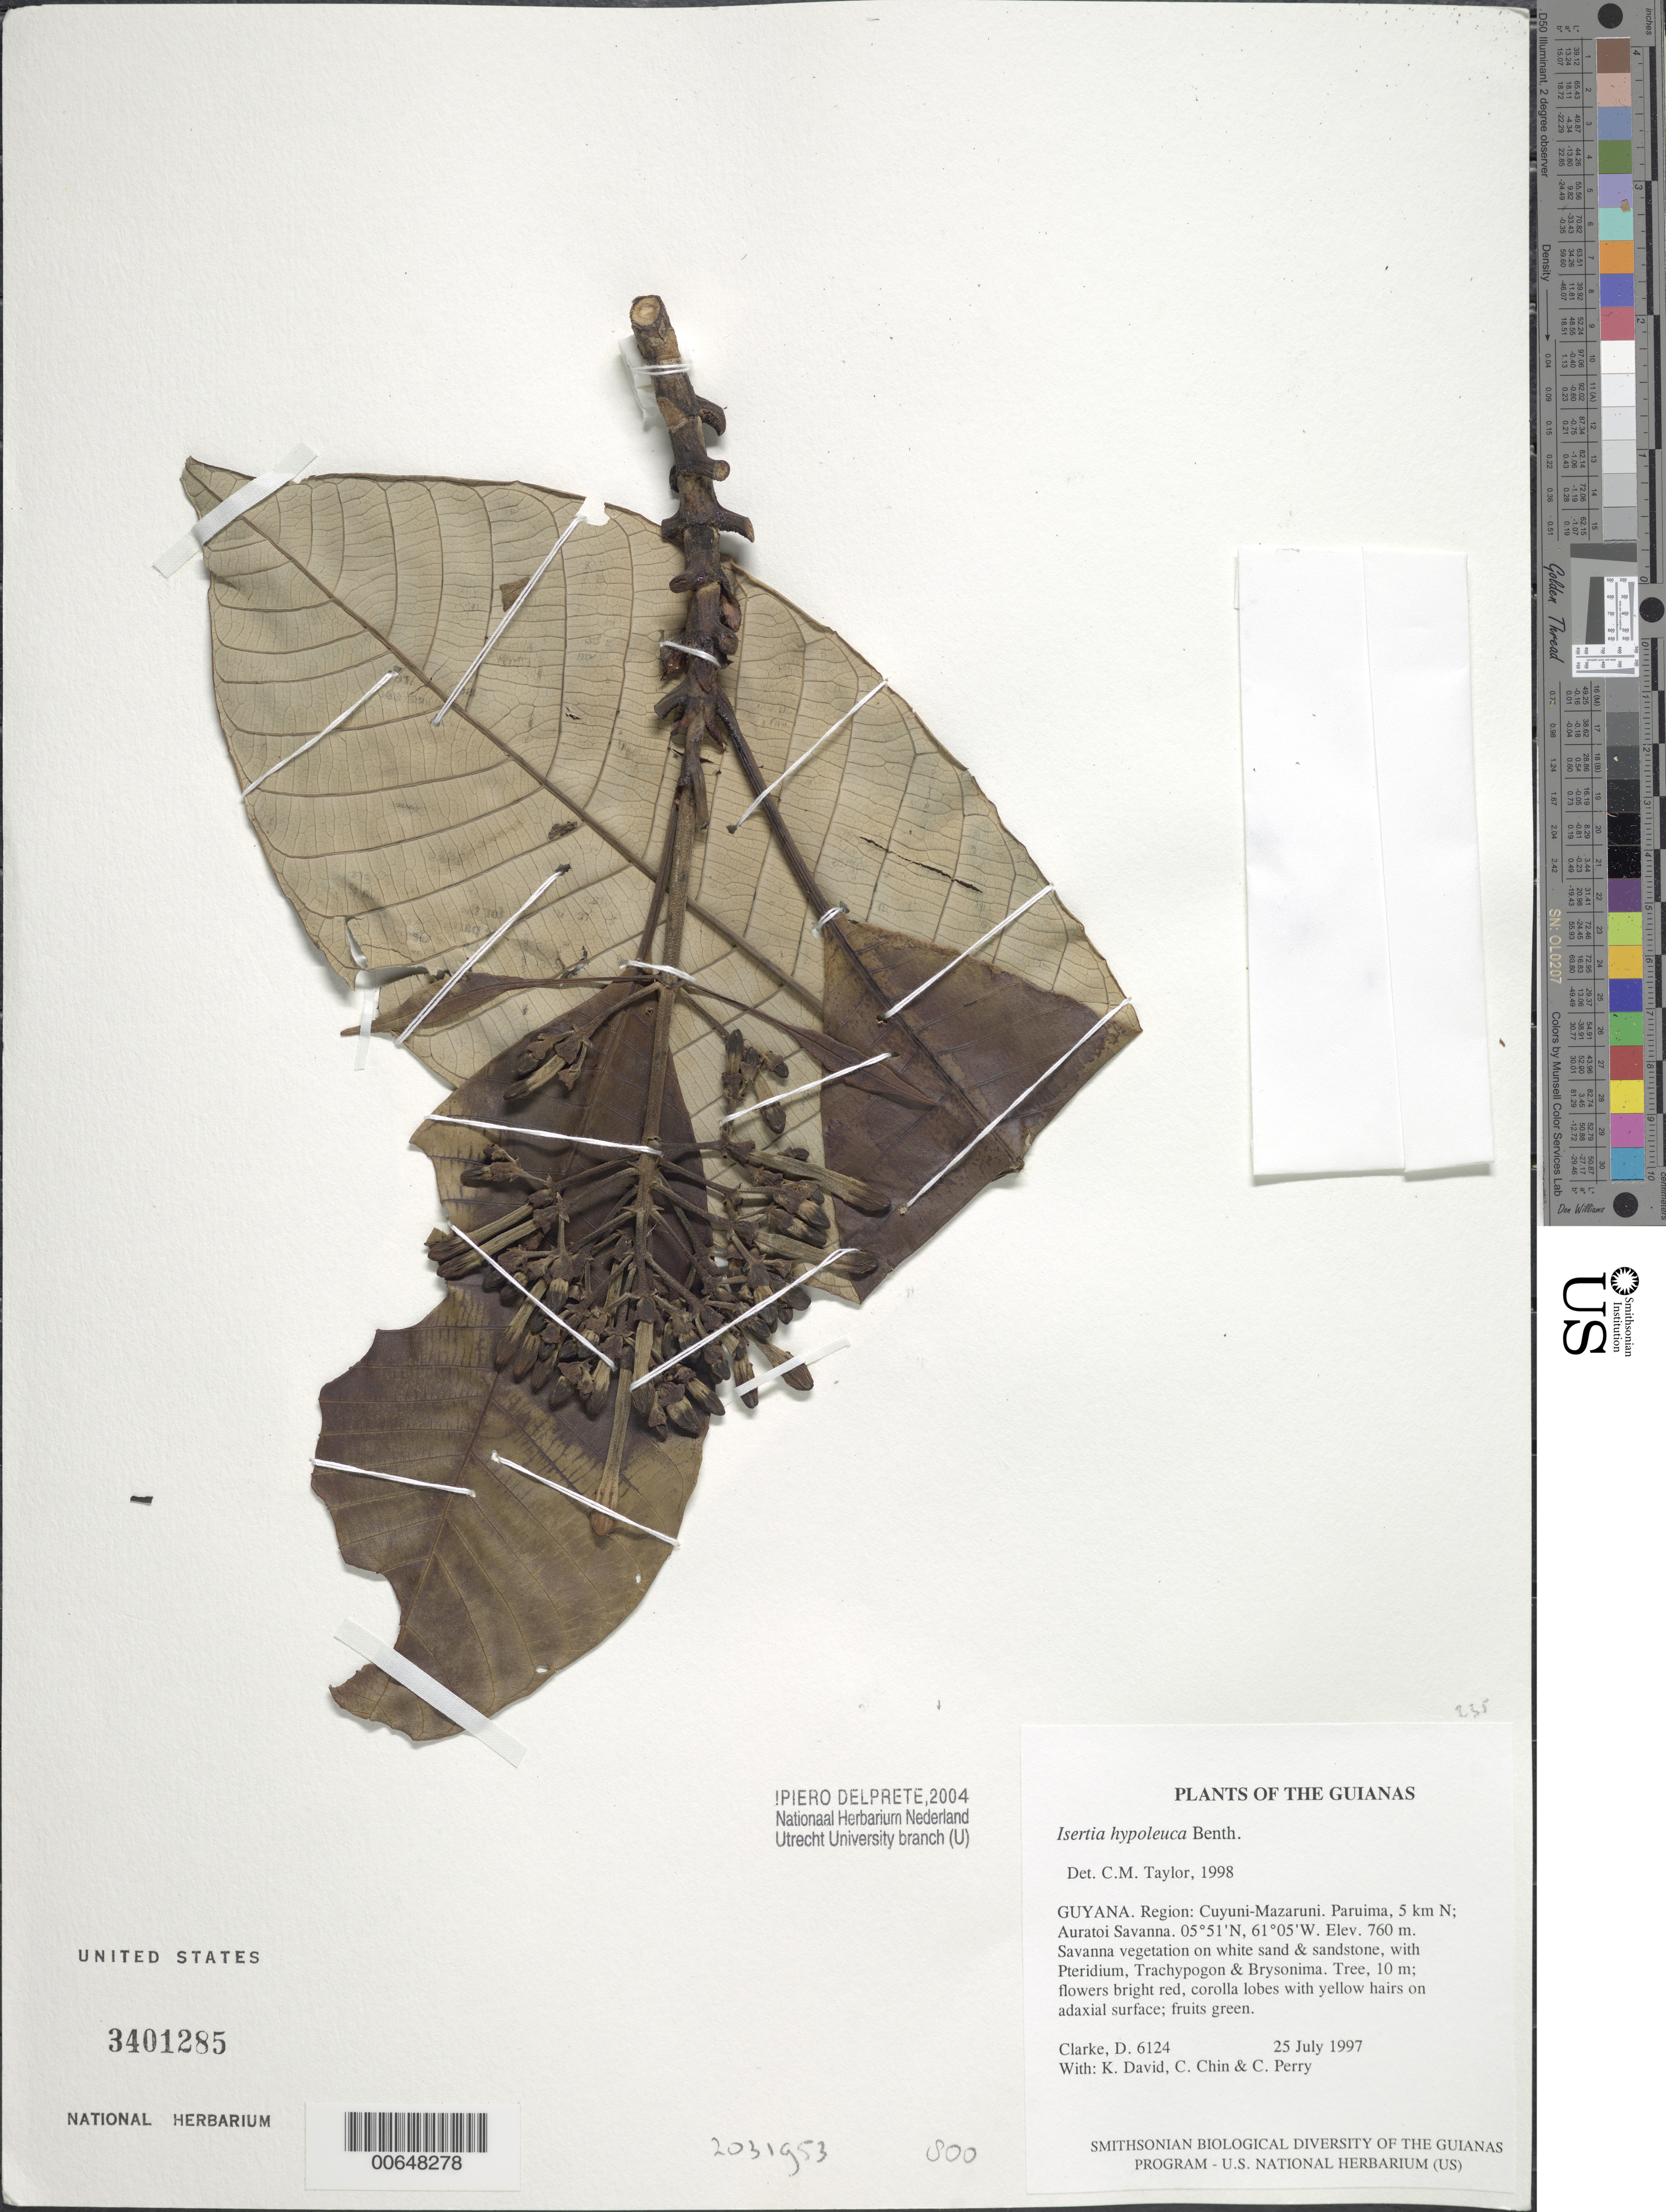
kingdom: Plantae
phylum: Tracheophyta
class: Magnoliopsida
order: Gentianales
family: Rubiaceae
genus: Isertia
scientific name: Isertia hypoleuca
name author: Benth.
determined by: Taylor, Charlotte M.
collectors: H. D. Clarke, K. David, C. Chin & C. Perry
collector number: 6124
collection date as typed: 25 July 1997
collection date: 1997-07-25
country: Guyana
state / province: Cuyuni-Mazaruni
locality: Paruima, 5 km N; Auratoi Savanna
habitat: Savanna vegetation on white sand & sandstone, with Pteridium, Trachypogon & Brysonima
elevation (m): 760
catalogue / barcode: US 3401285